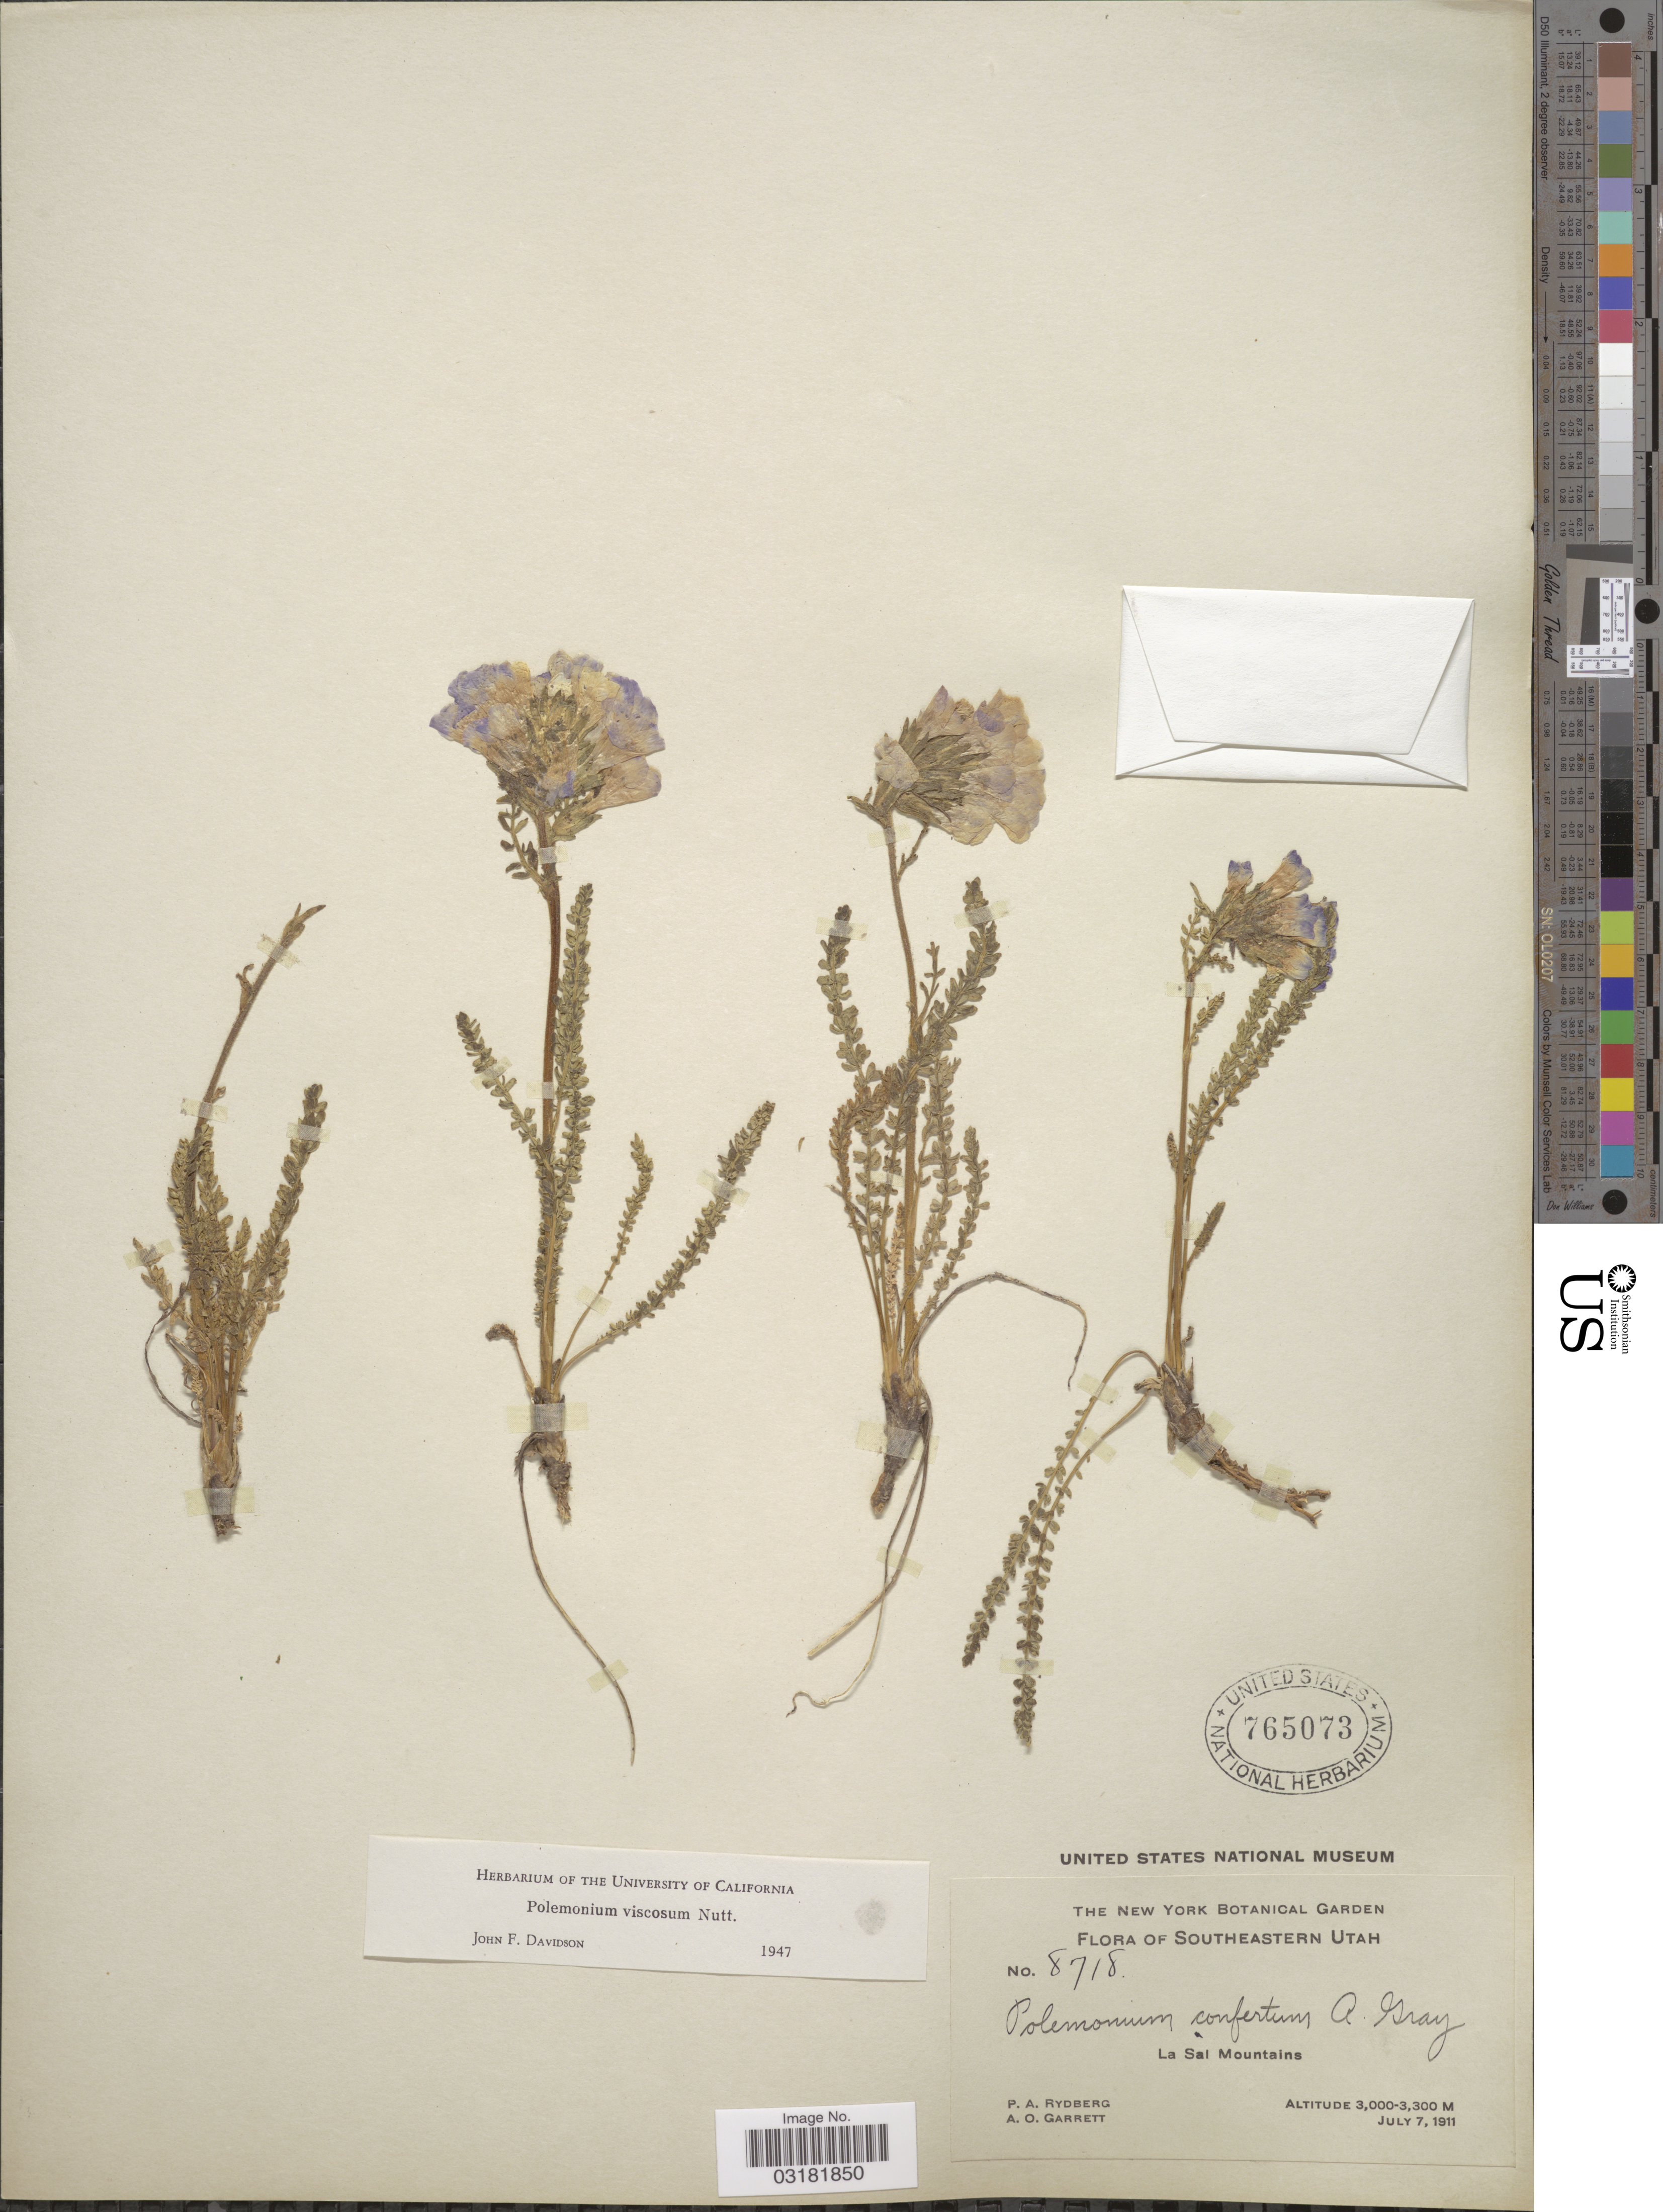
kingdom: Plantae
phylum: Tracheophyta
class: Magnoliopsida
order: Ericales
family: Polemoniaceae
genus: Polemonium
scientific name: Polemonium viscosum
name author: Nutt.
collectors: P. A. Rydberg & A. O. Garrett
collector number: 8718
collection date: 1911-07-07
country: United States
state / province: Utah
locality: Southeastern Utah. La Sal Mountains.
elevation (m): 3000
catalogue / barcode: US 765073